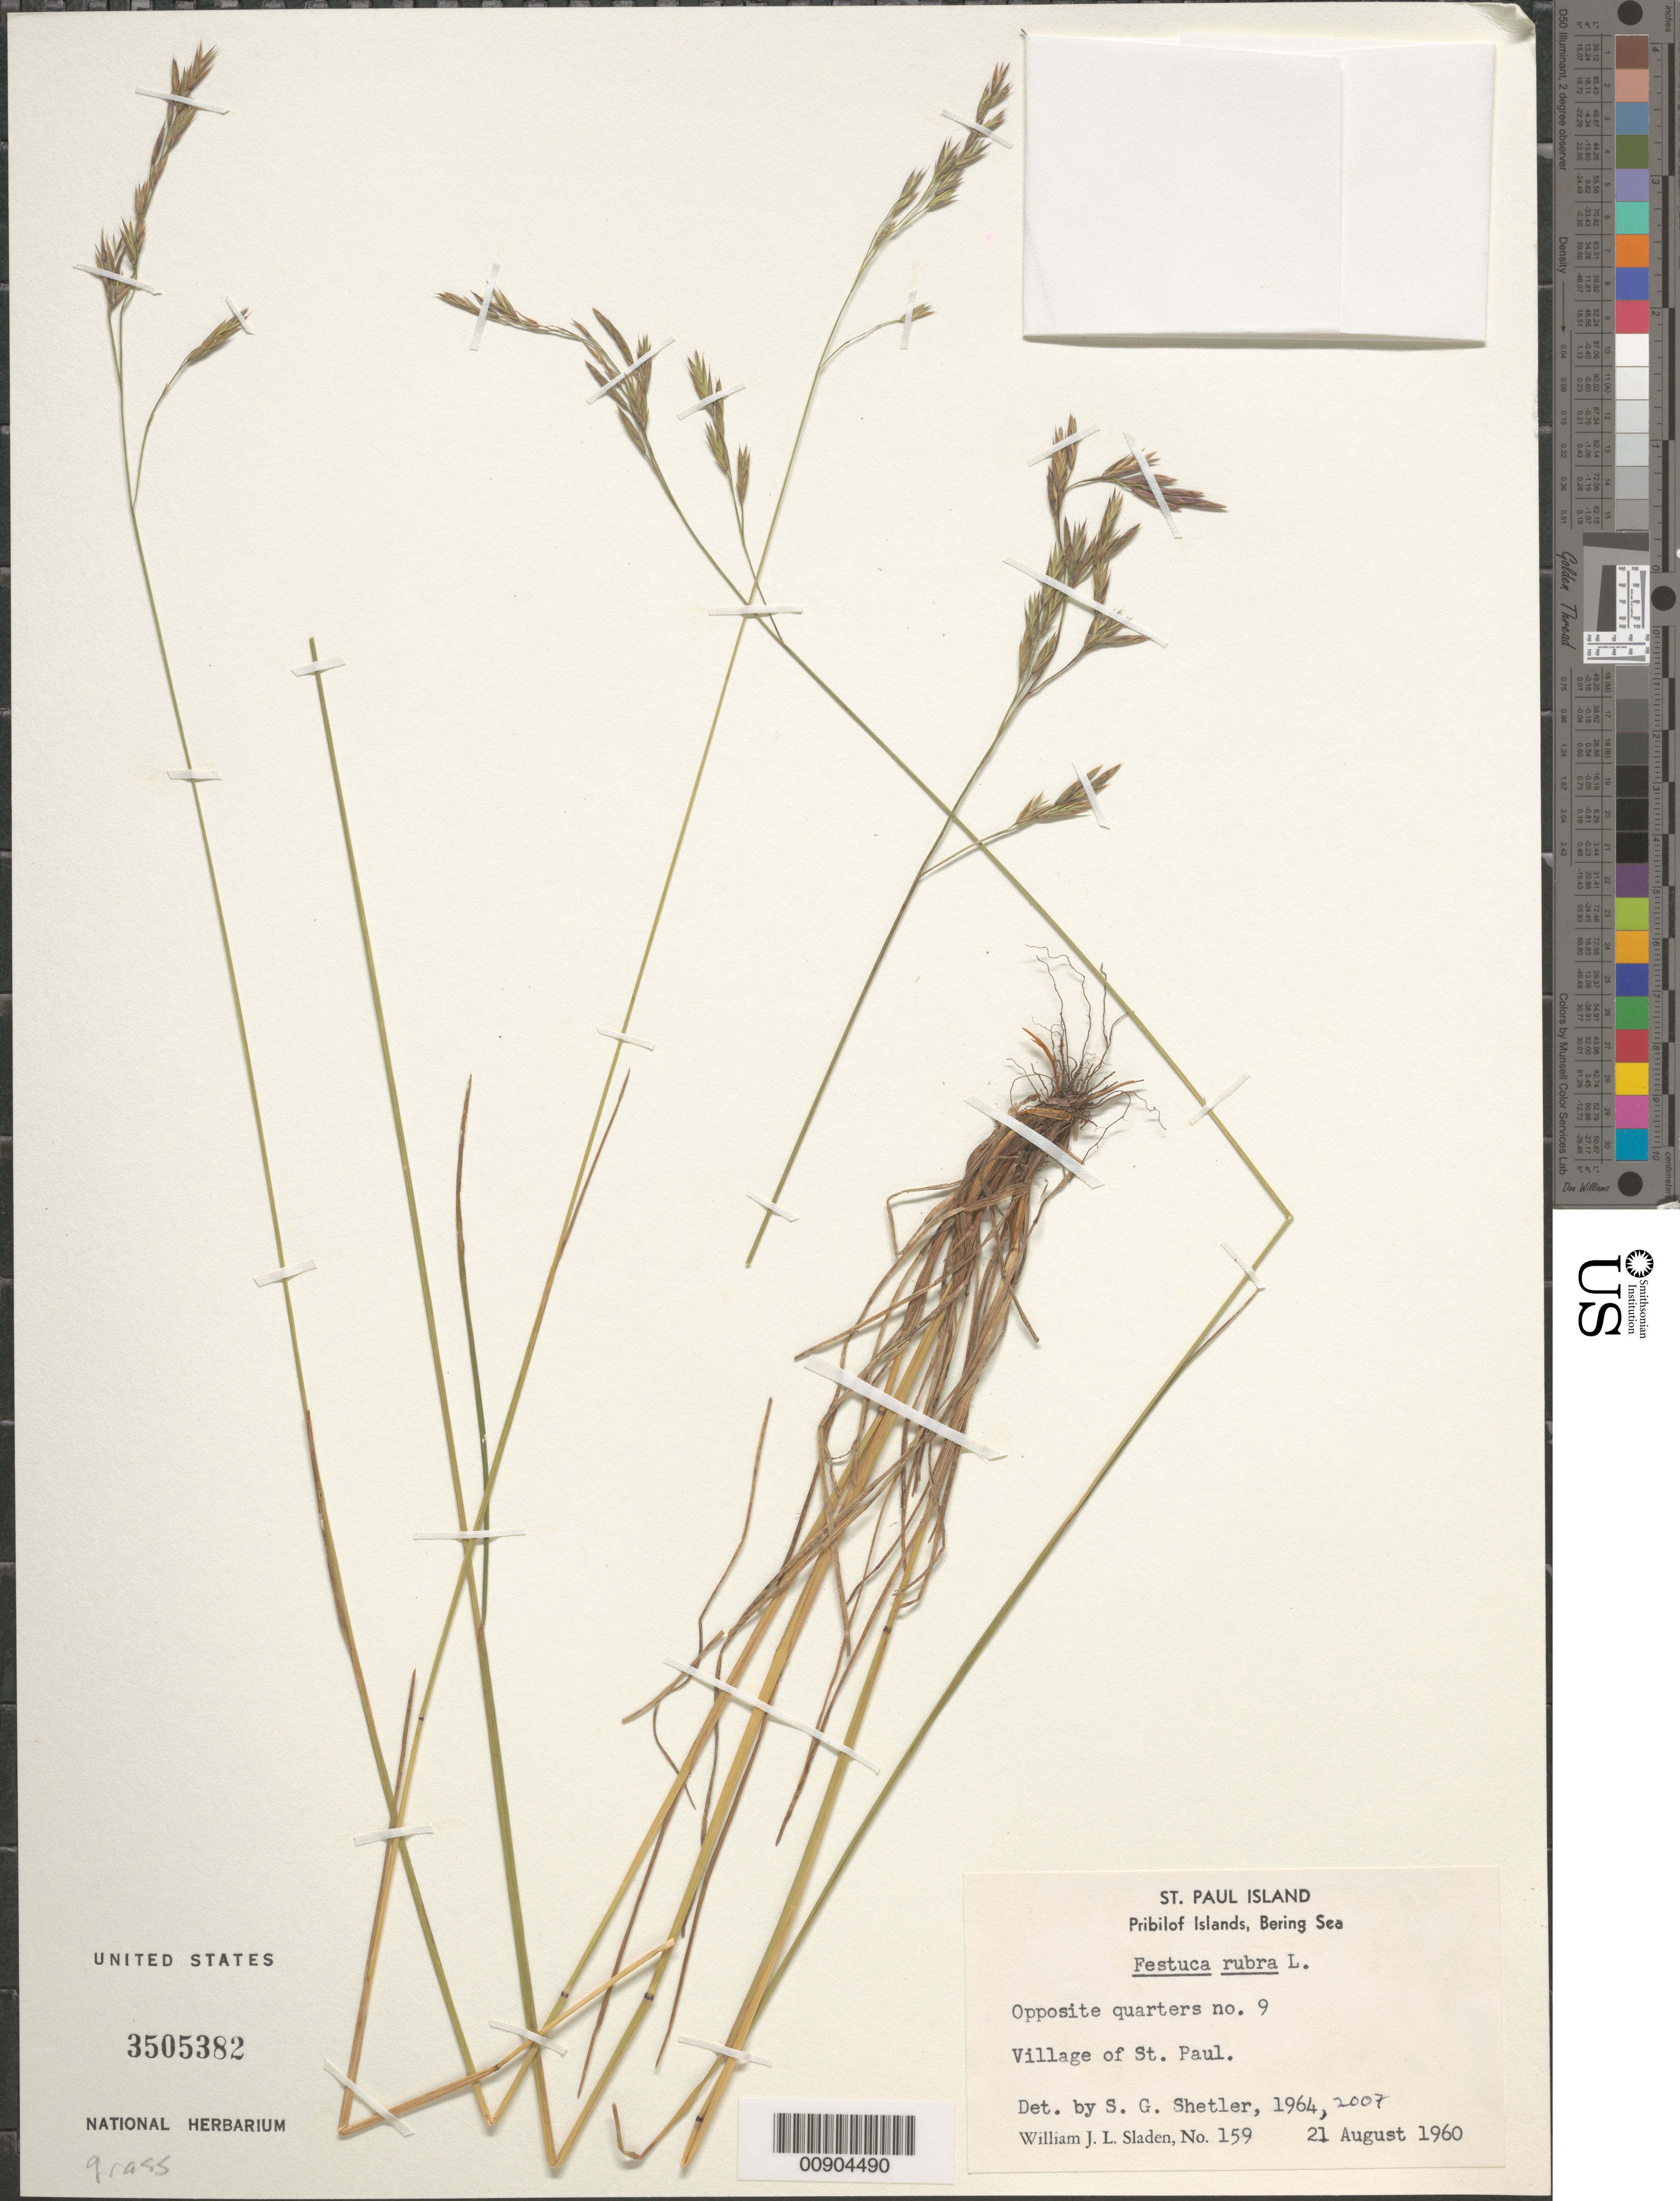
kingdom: Plantae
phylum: Tracheophyta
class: Liliopsida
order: Poales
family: Poaceae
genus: Festuca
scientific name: Festuca rubra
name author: L.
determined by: Shetler, Stanwyn G., (US), NMNH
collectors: W. Sladen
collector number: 159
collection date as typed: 21 Aug 1960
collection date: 1960-08-21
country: United States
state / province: Alaska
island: St. Paul Island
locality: Village of St. Paul (opposite quarters no. 9)., Bering Sea, Pribilof Islands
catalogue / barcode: US 3505382